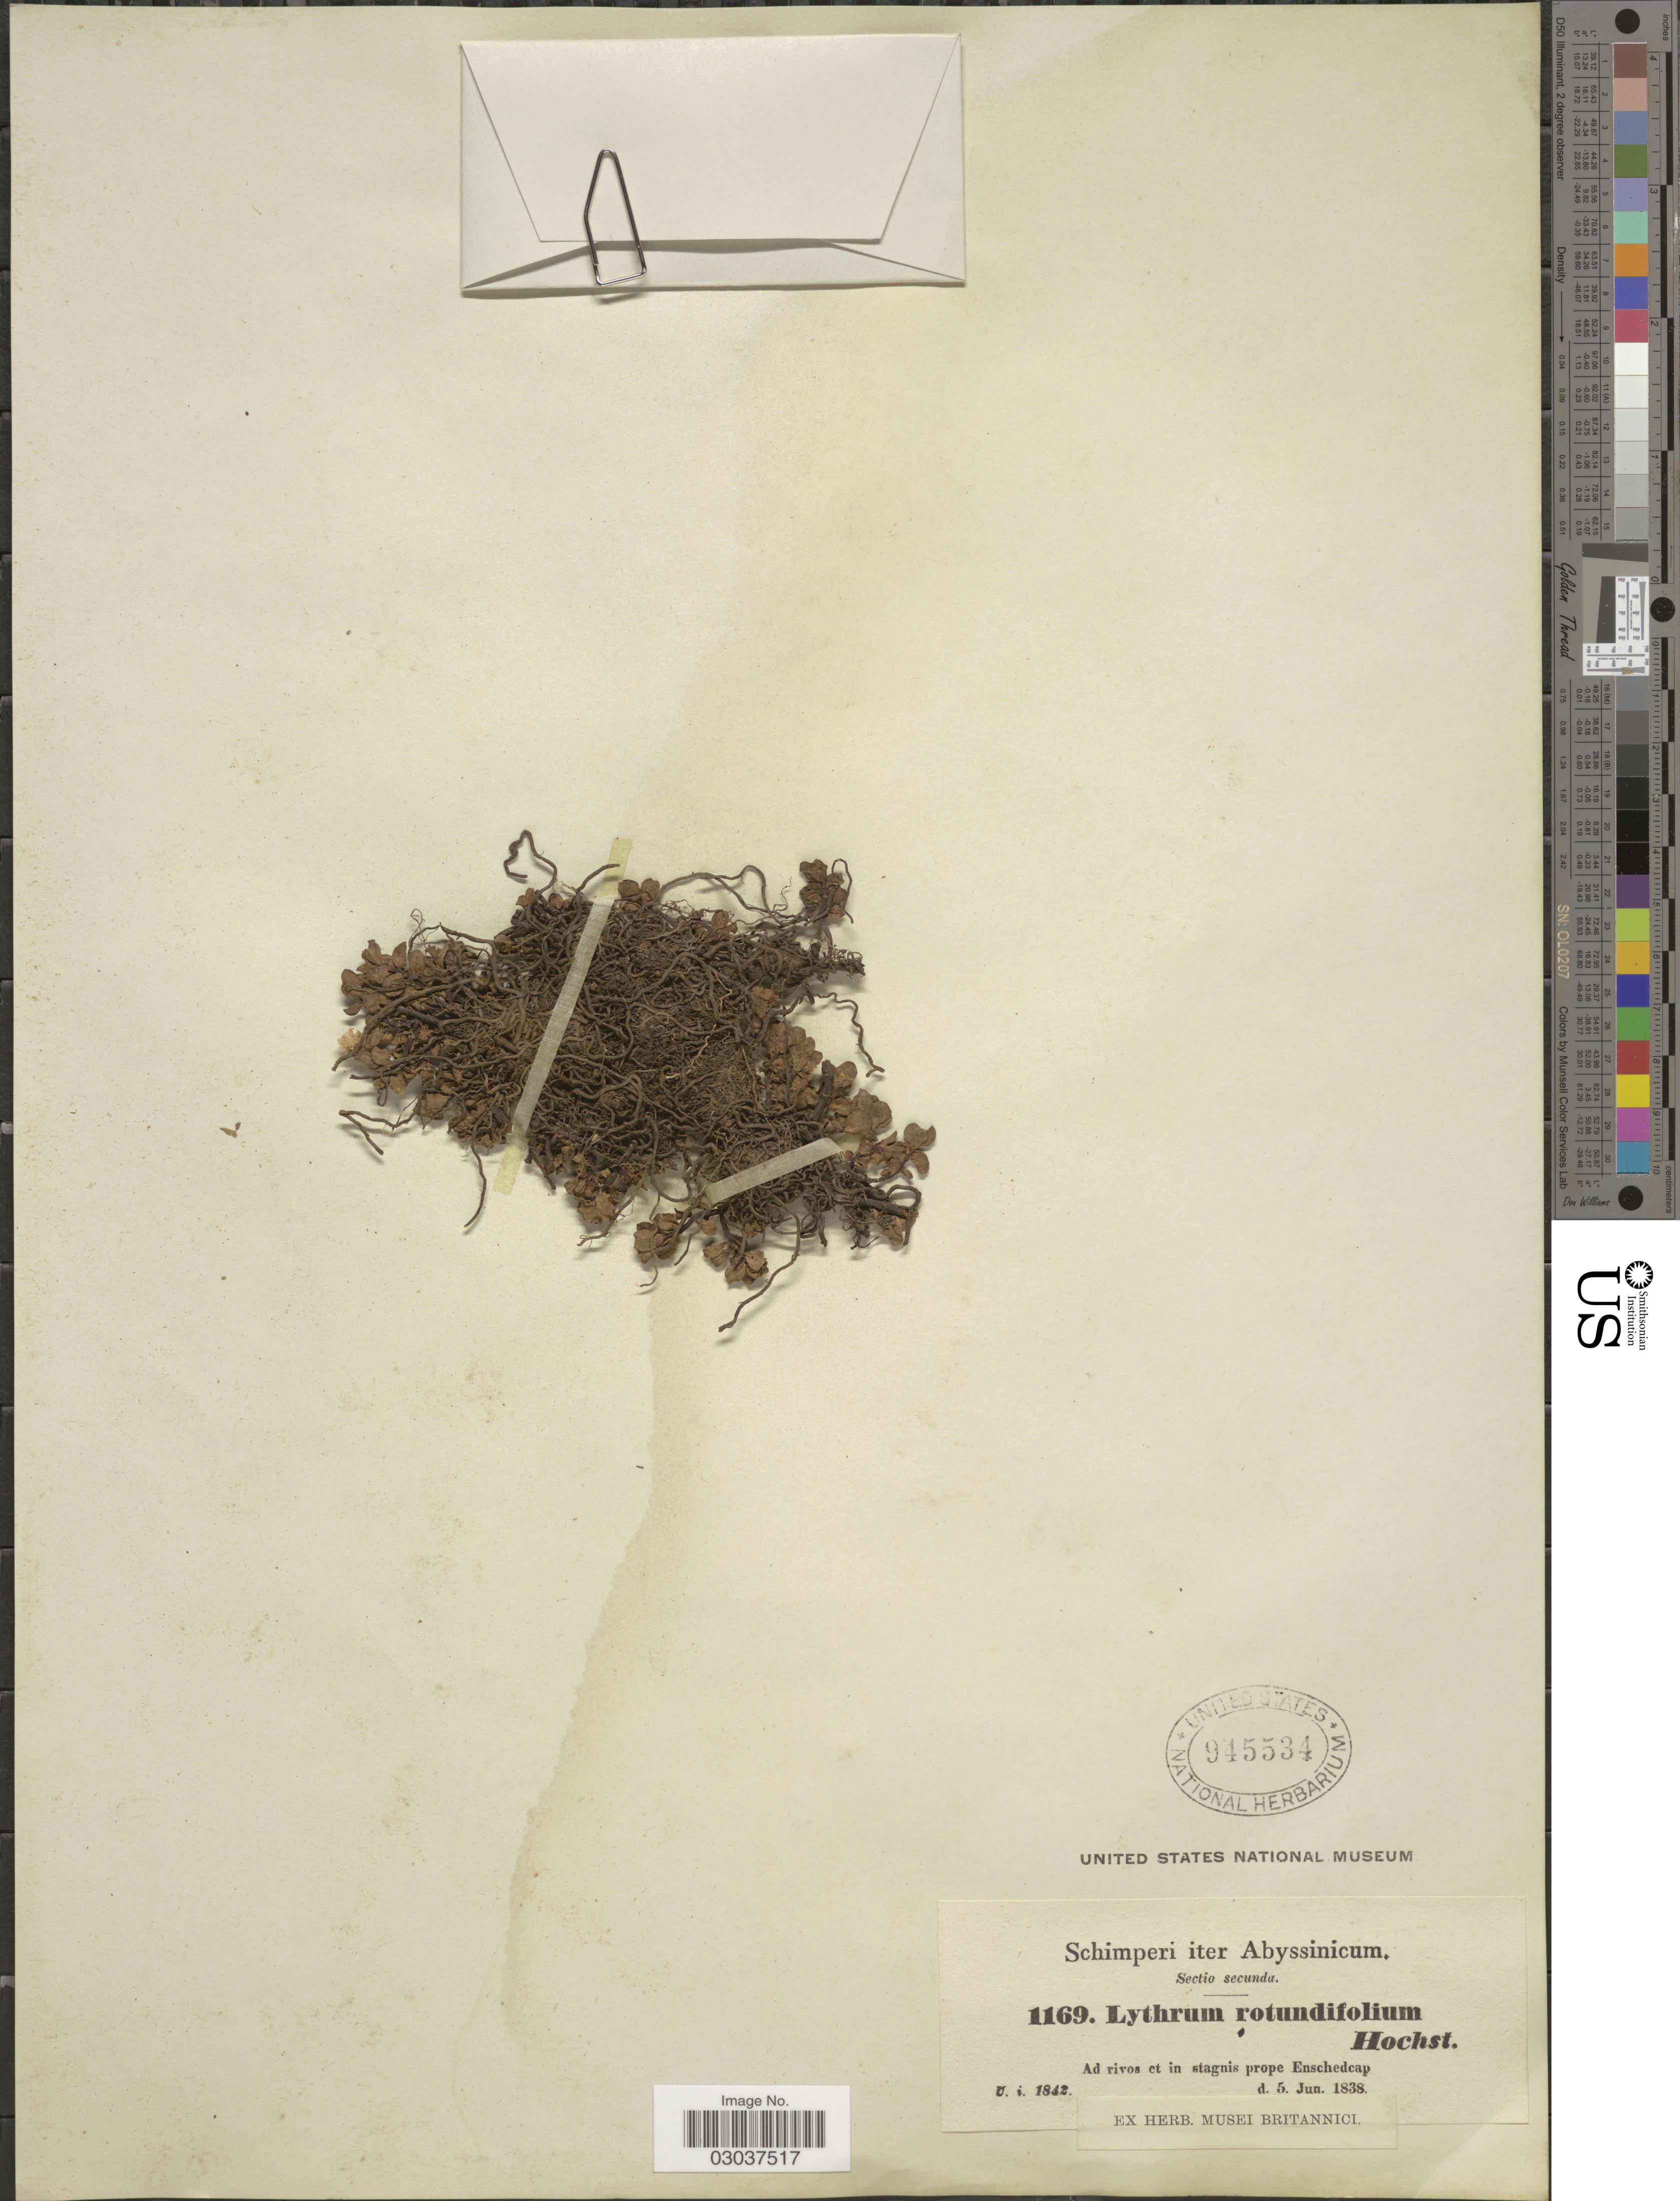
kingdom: Plantae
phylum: Tracheophyta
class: Magnoliopsida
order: Myrtales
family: Lythraceae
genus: Lythrum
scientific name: Lythrum rotundifolium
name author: Hochst. ex A. Rich.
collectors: -. Schimper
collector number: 1169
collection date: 1838-06-05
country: Eritrea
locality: Abyssinicum. Sectio secunda. Ad rivos et in stagnis prope Enschedcap.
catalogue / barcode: US 945534